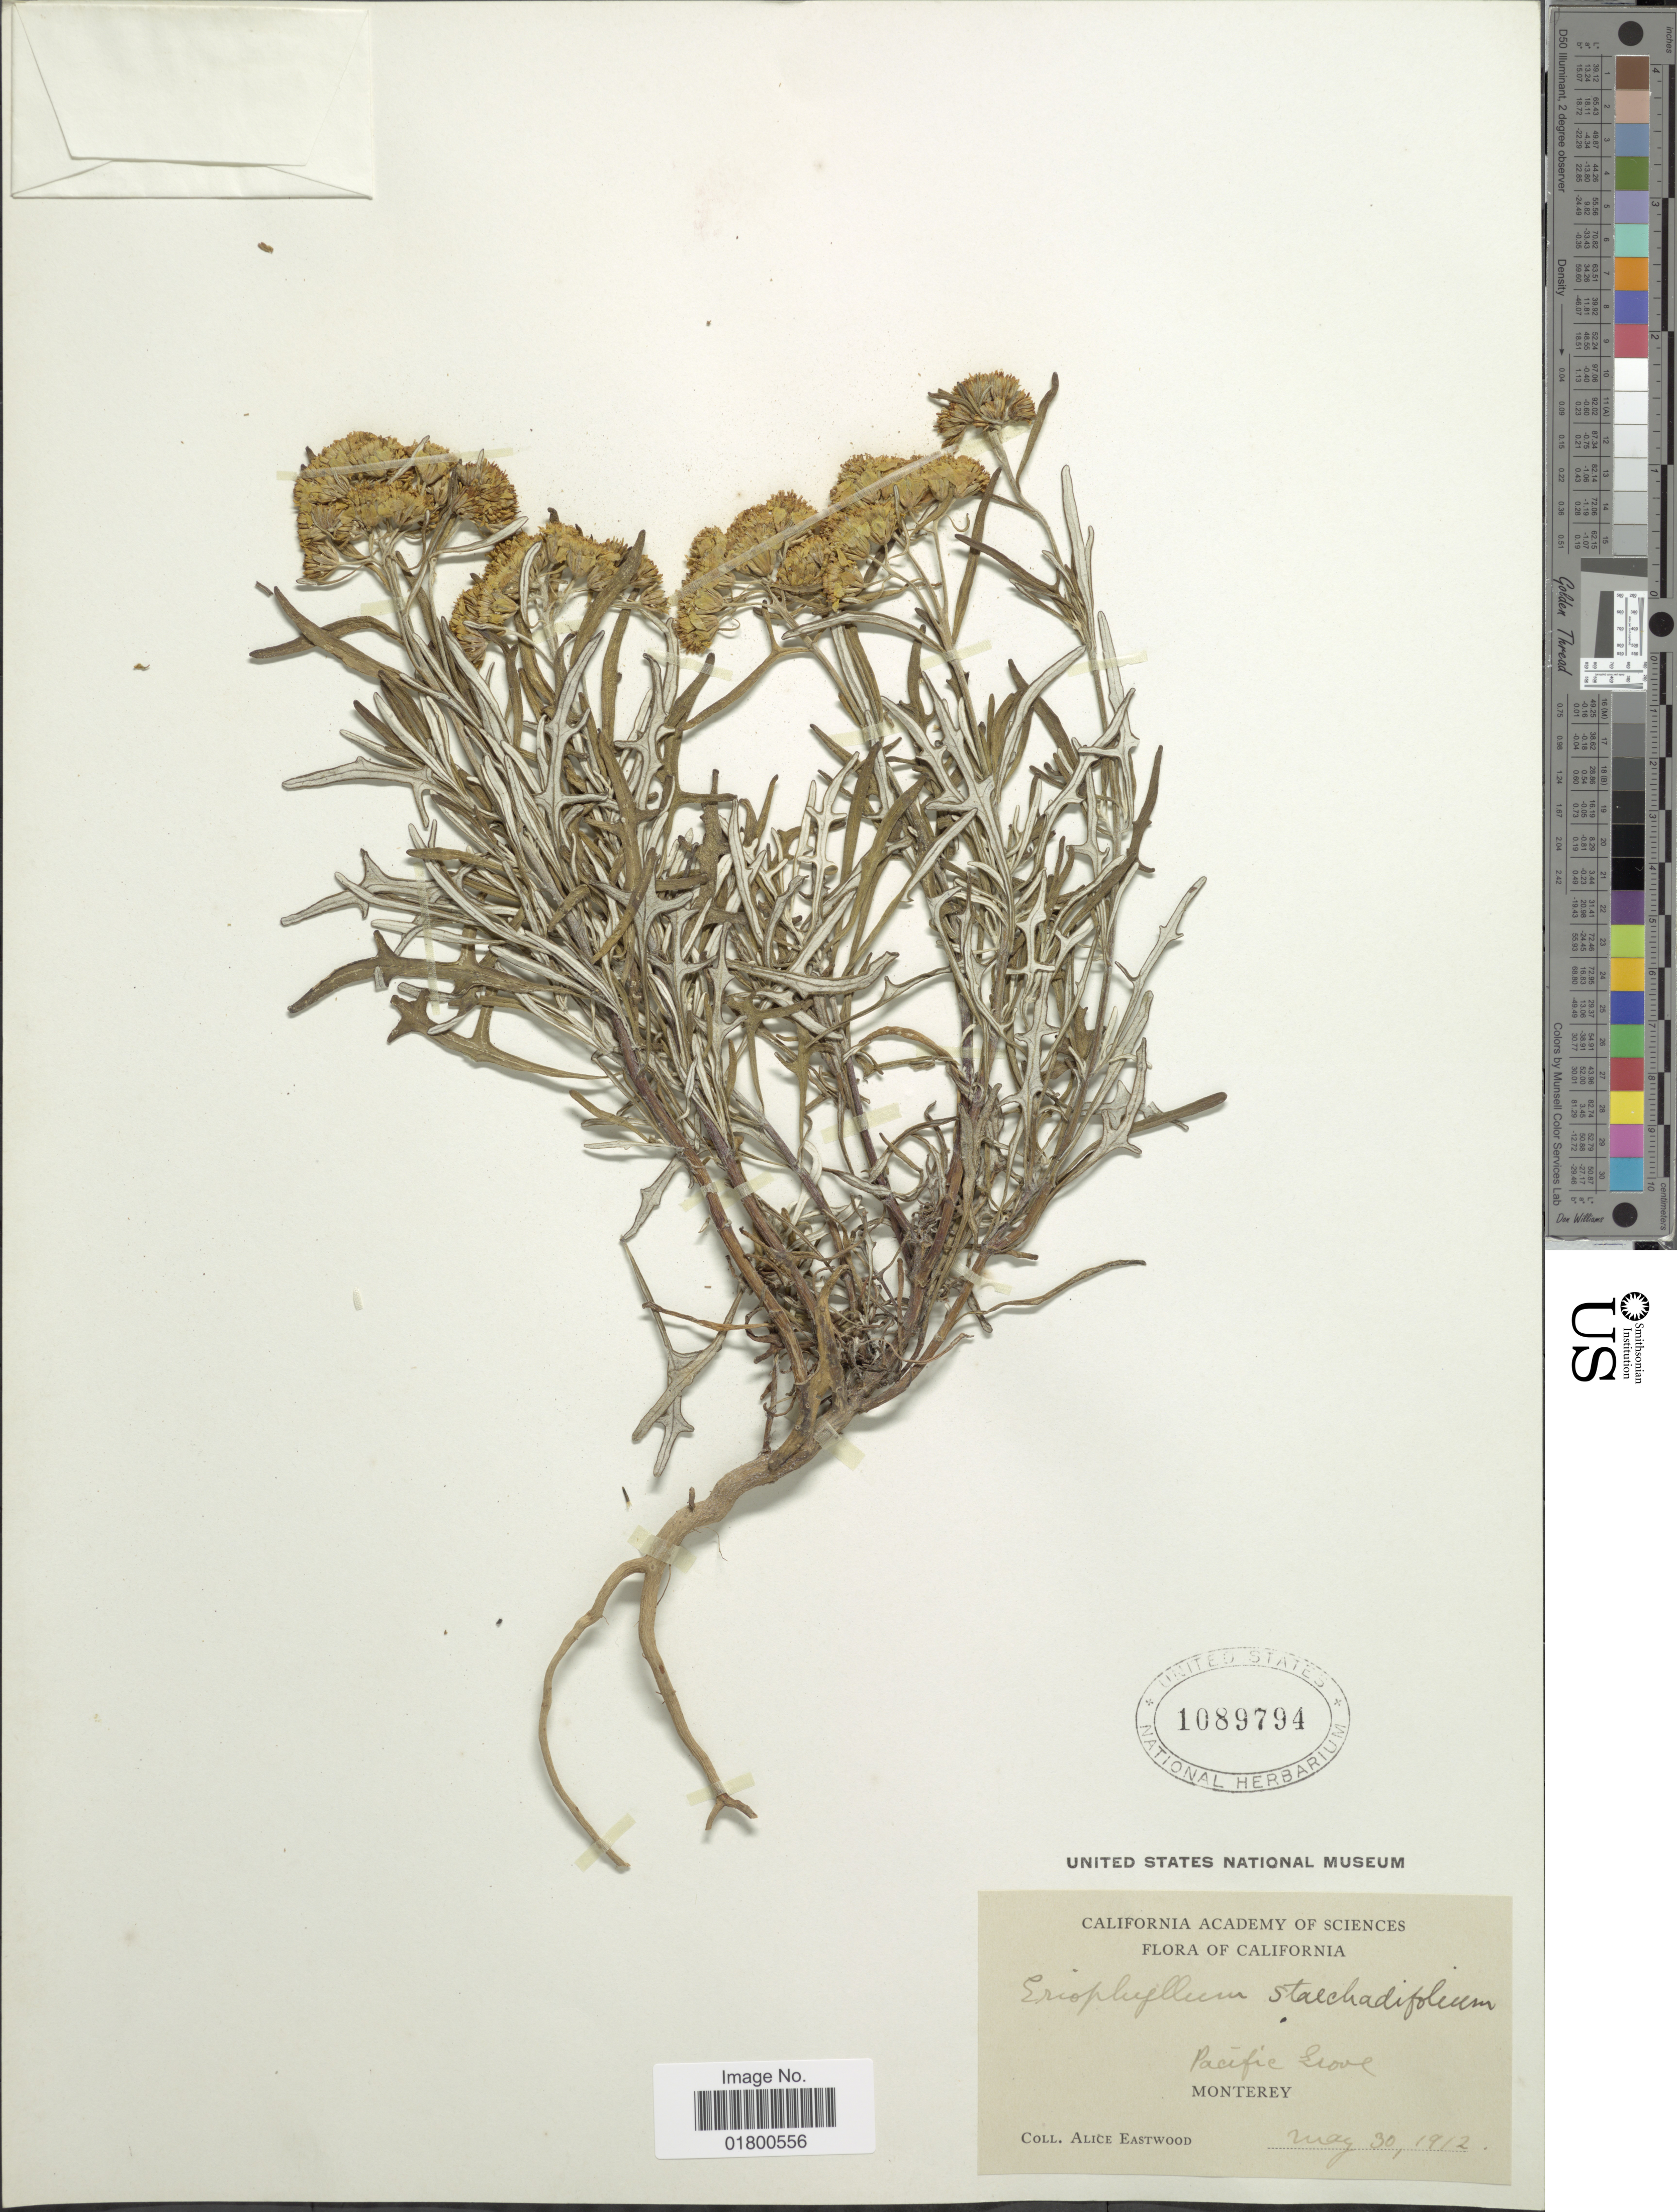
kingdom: Plantae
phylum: Tracheophyta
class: Magnoliopsida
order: Asterales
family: Asteraceae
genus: Eriophyllum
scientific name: Eriophyllum staechadifolium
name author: Lag.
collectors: A. Eastwood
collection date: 1912-05-30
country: United States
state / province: California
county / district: Monterey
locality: Pacific Grove, Monterey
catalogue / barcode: US 1089794